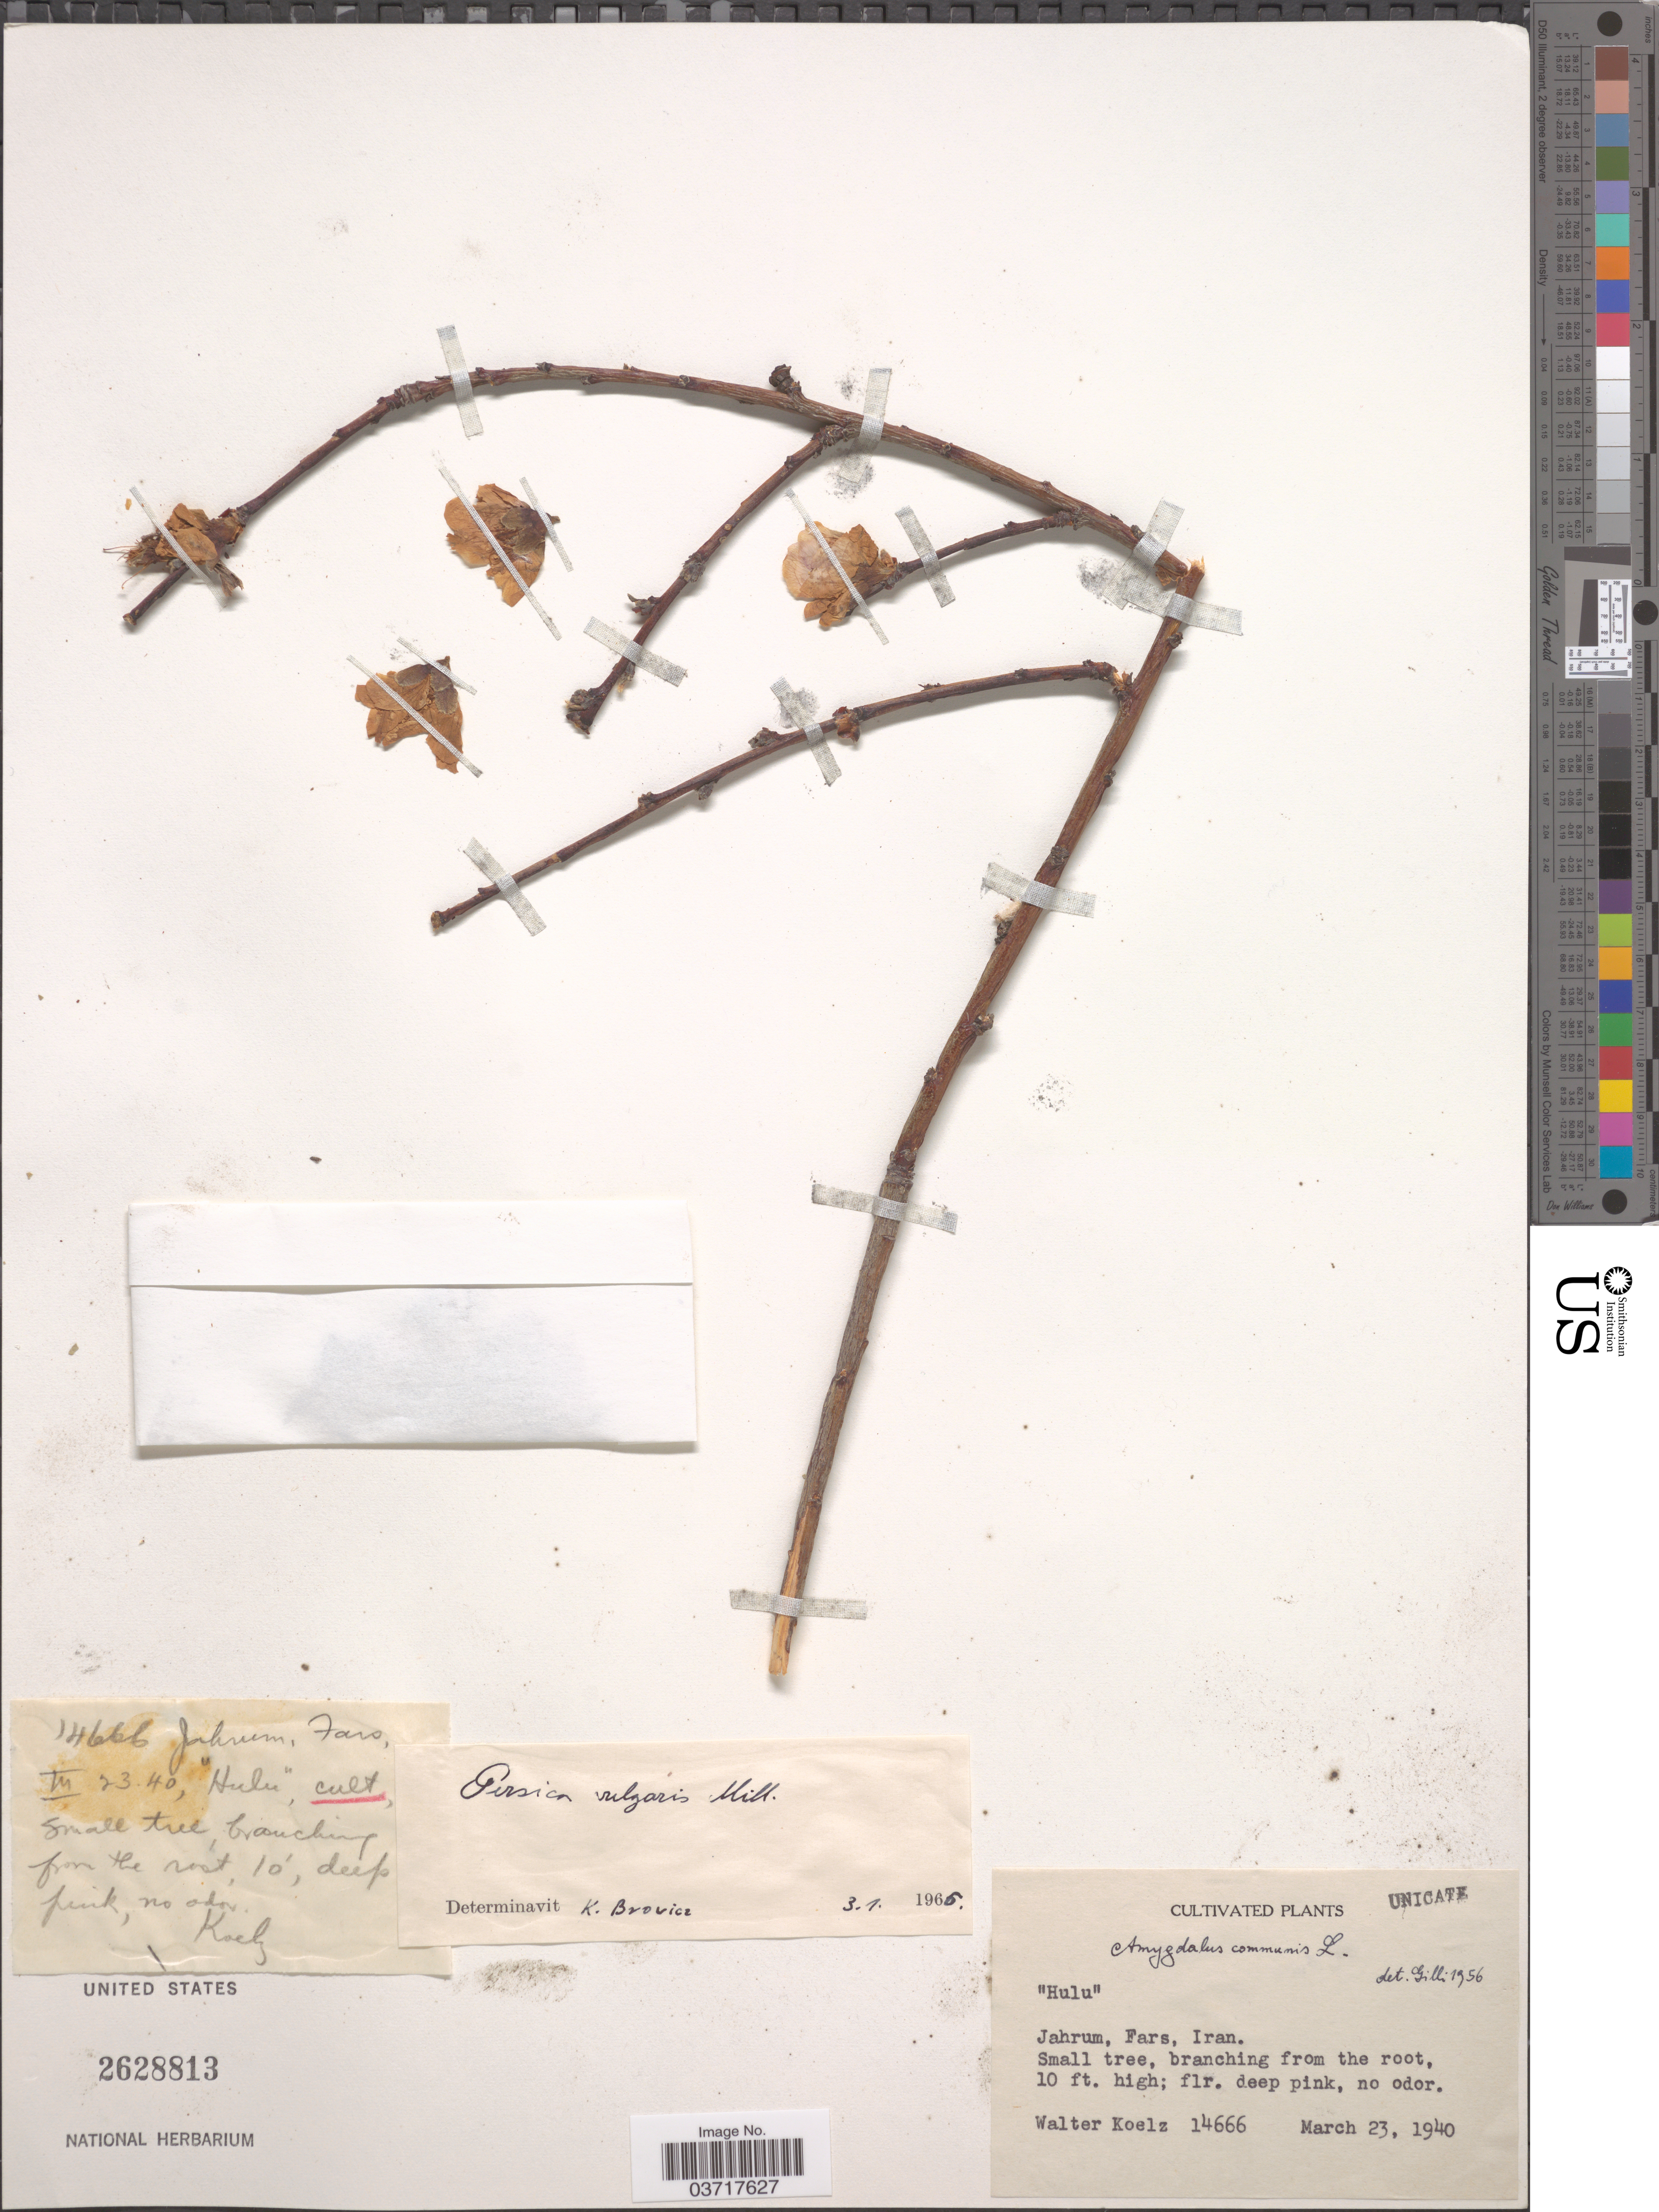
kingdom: Plantae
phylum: Tracheophyta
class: Magnoliopsida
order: Rosales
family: Rosaceae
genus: Prunus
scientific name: Prunus communis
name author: Huds.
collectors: W. N. Koelz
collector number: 14666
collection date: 1940-03-22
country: Iran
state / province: Fars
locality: Jahrum.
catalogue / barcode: US 2628813